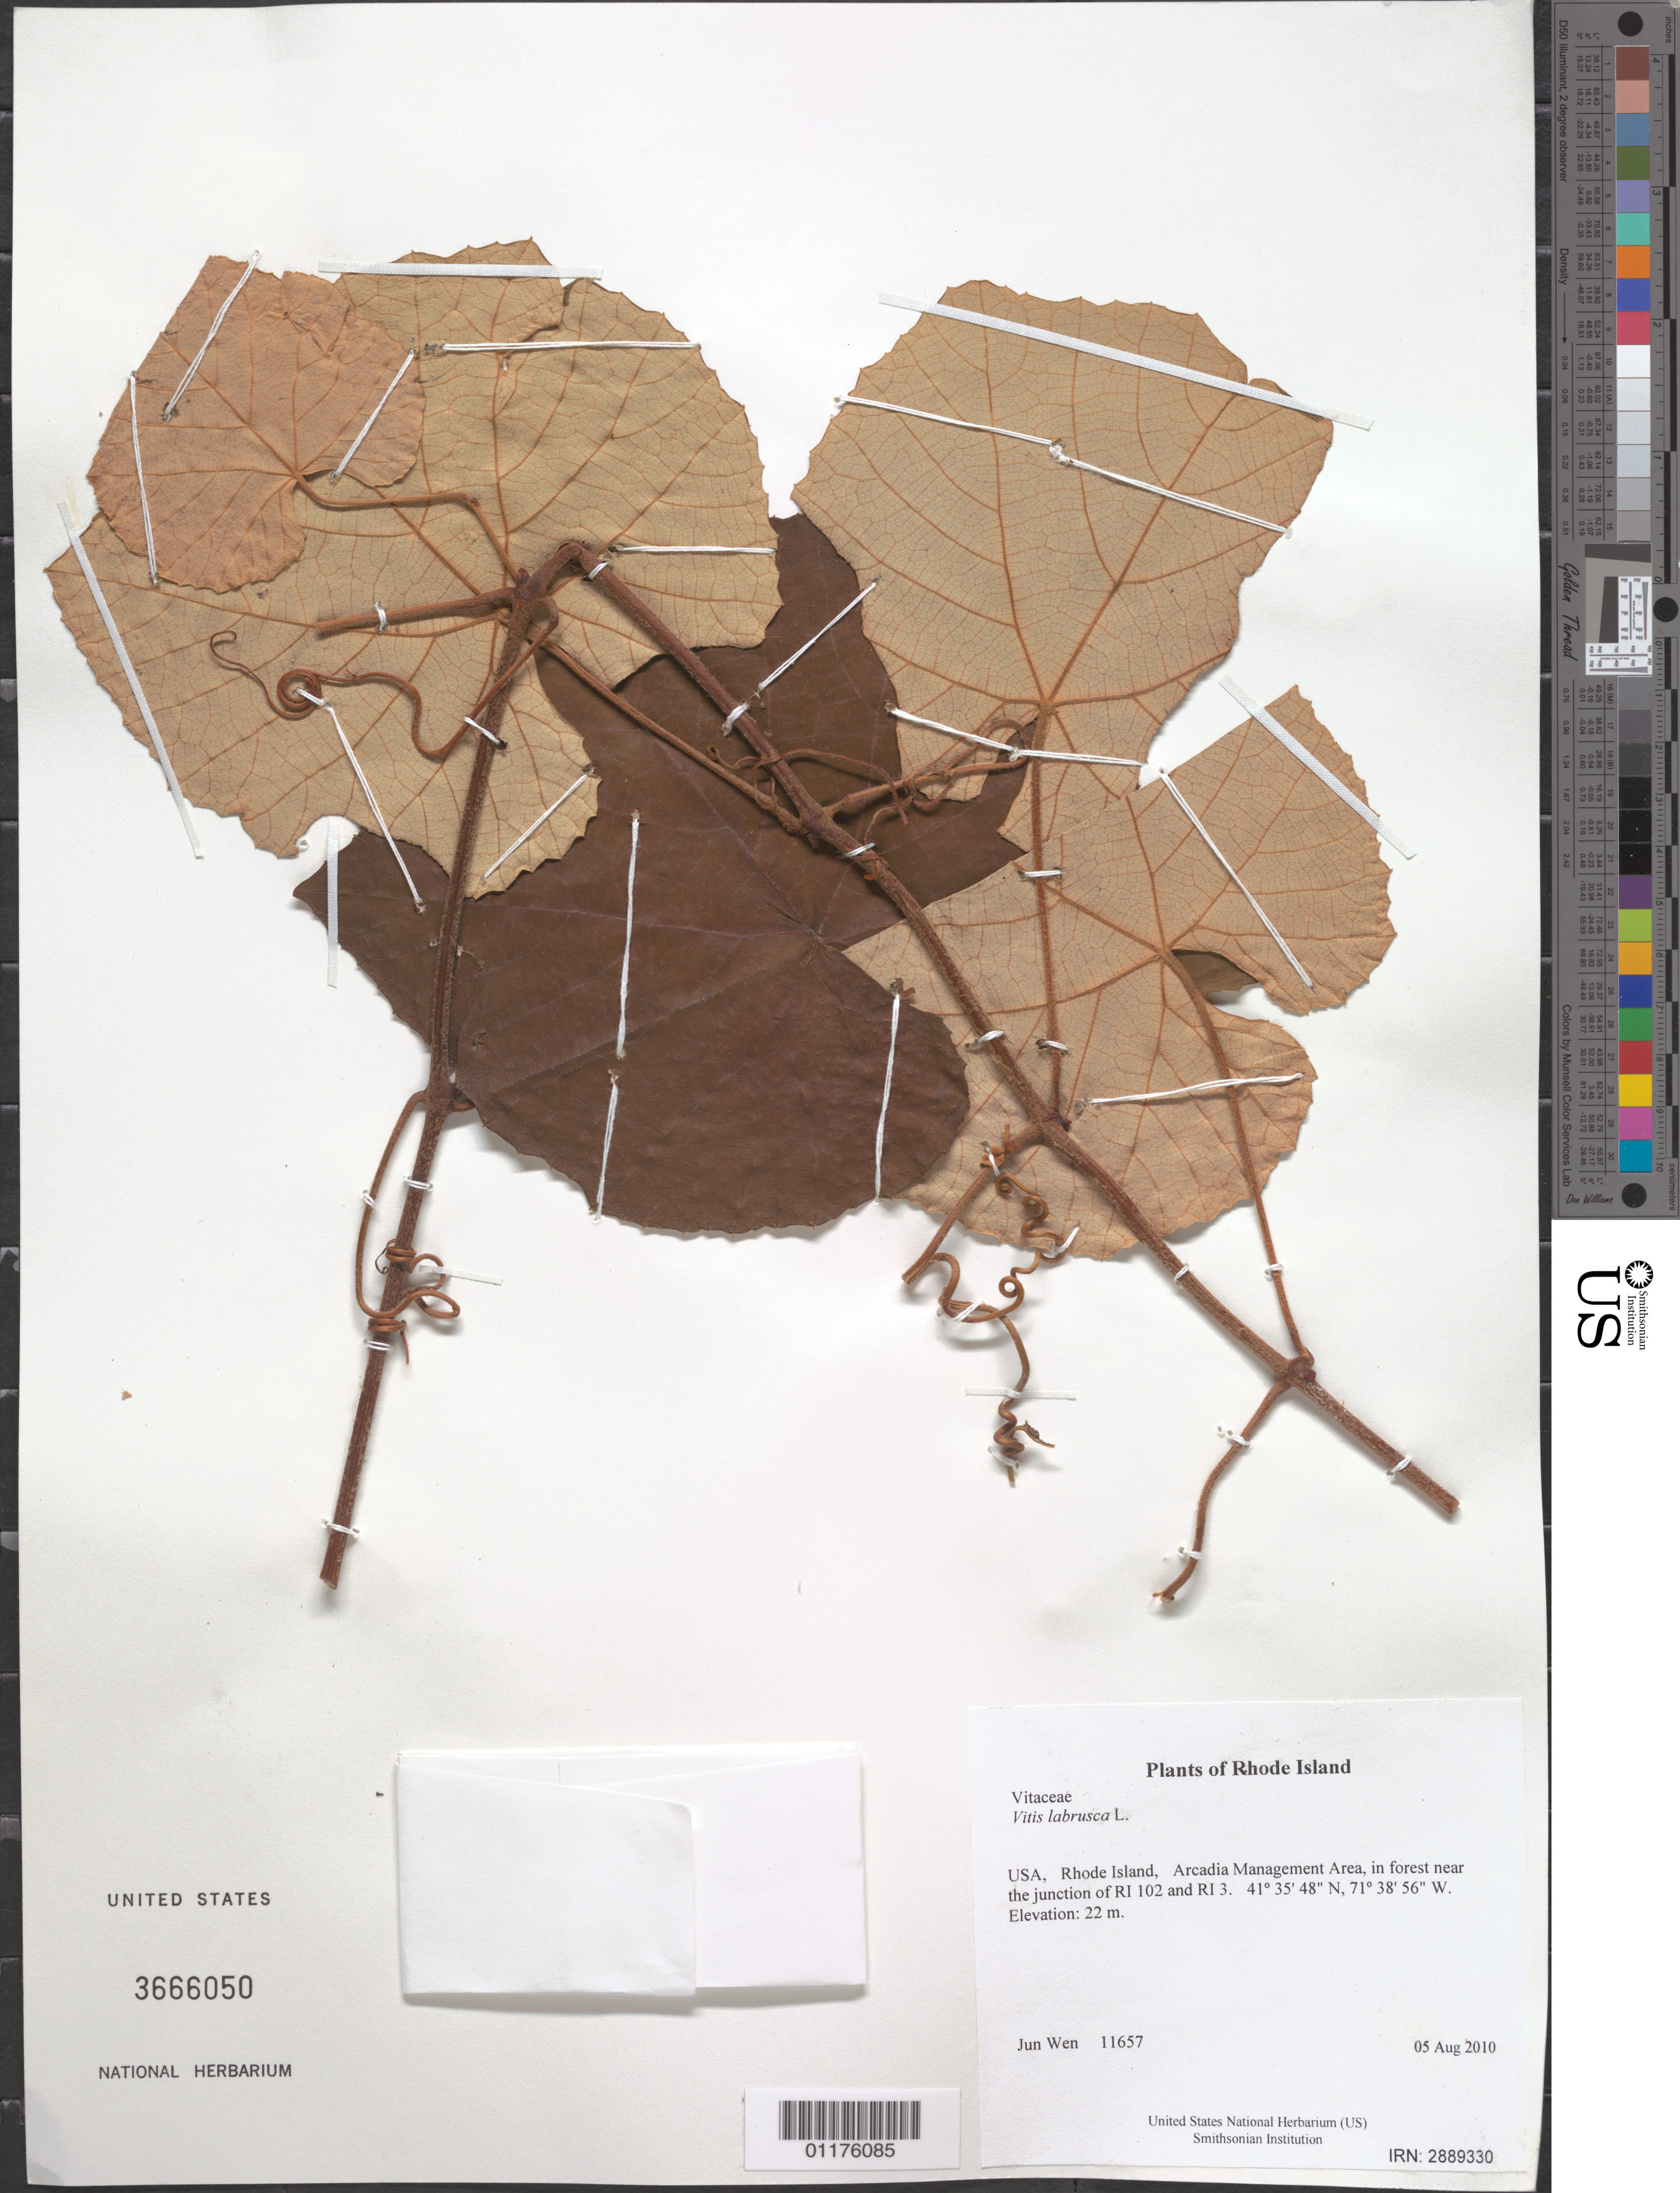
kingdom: Plantae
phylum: Tracheophyta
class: Magnoliopsida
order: Vitales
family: Vitaceae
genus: Vitis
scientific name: Vitis labrusca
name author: L.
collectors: J. Wen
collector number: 11657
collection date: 2010-08-05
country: United States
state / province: Rhode Island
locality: Arcadia Management Area, in forest near the junction of RI 102 and RI 3.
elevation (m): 22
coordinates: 41 35.804 N, 71 38.942 W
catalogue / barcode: US 3666050